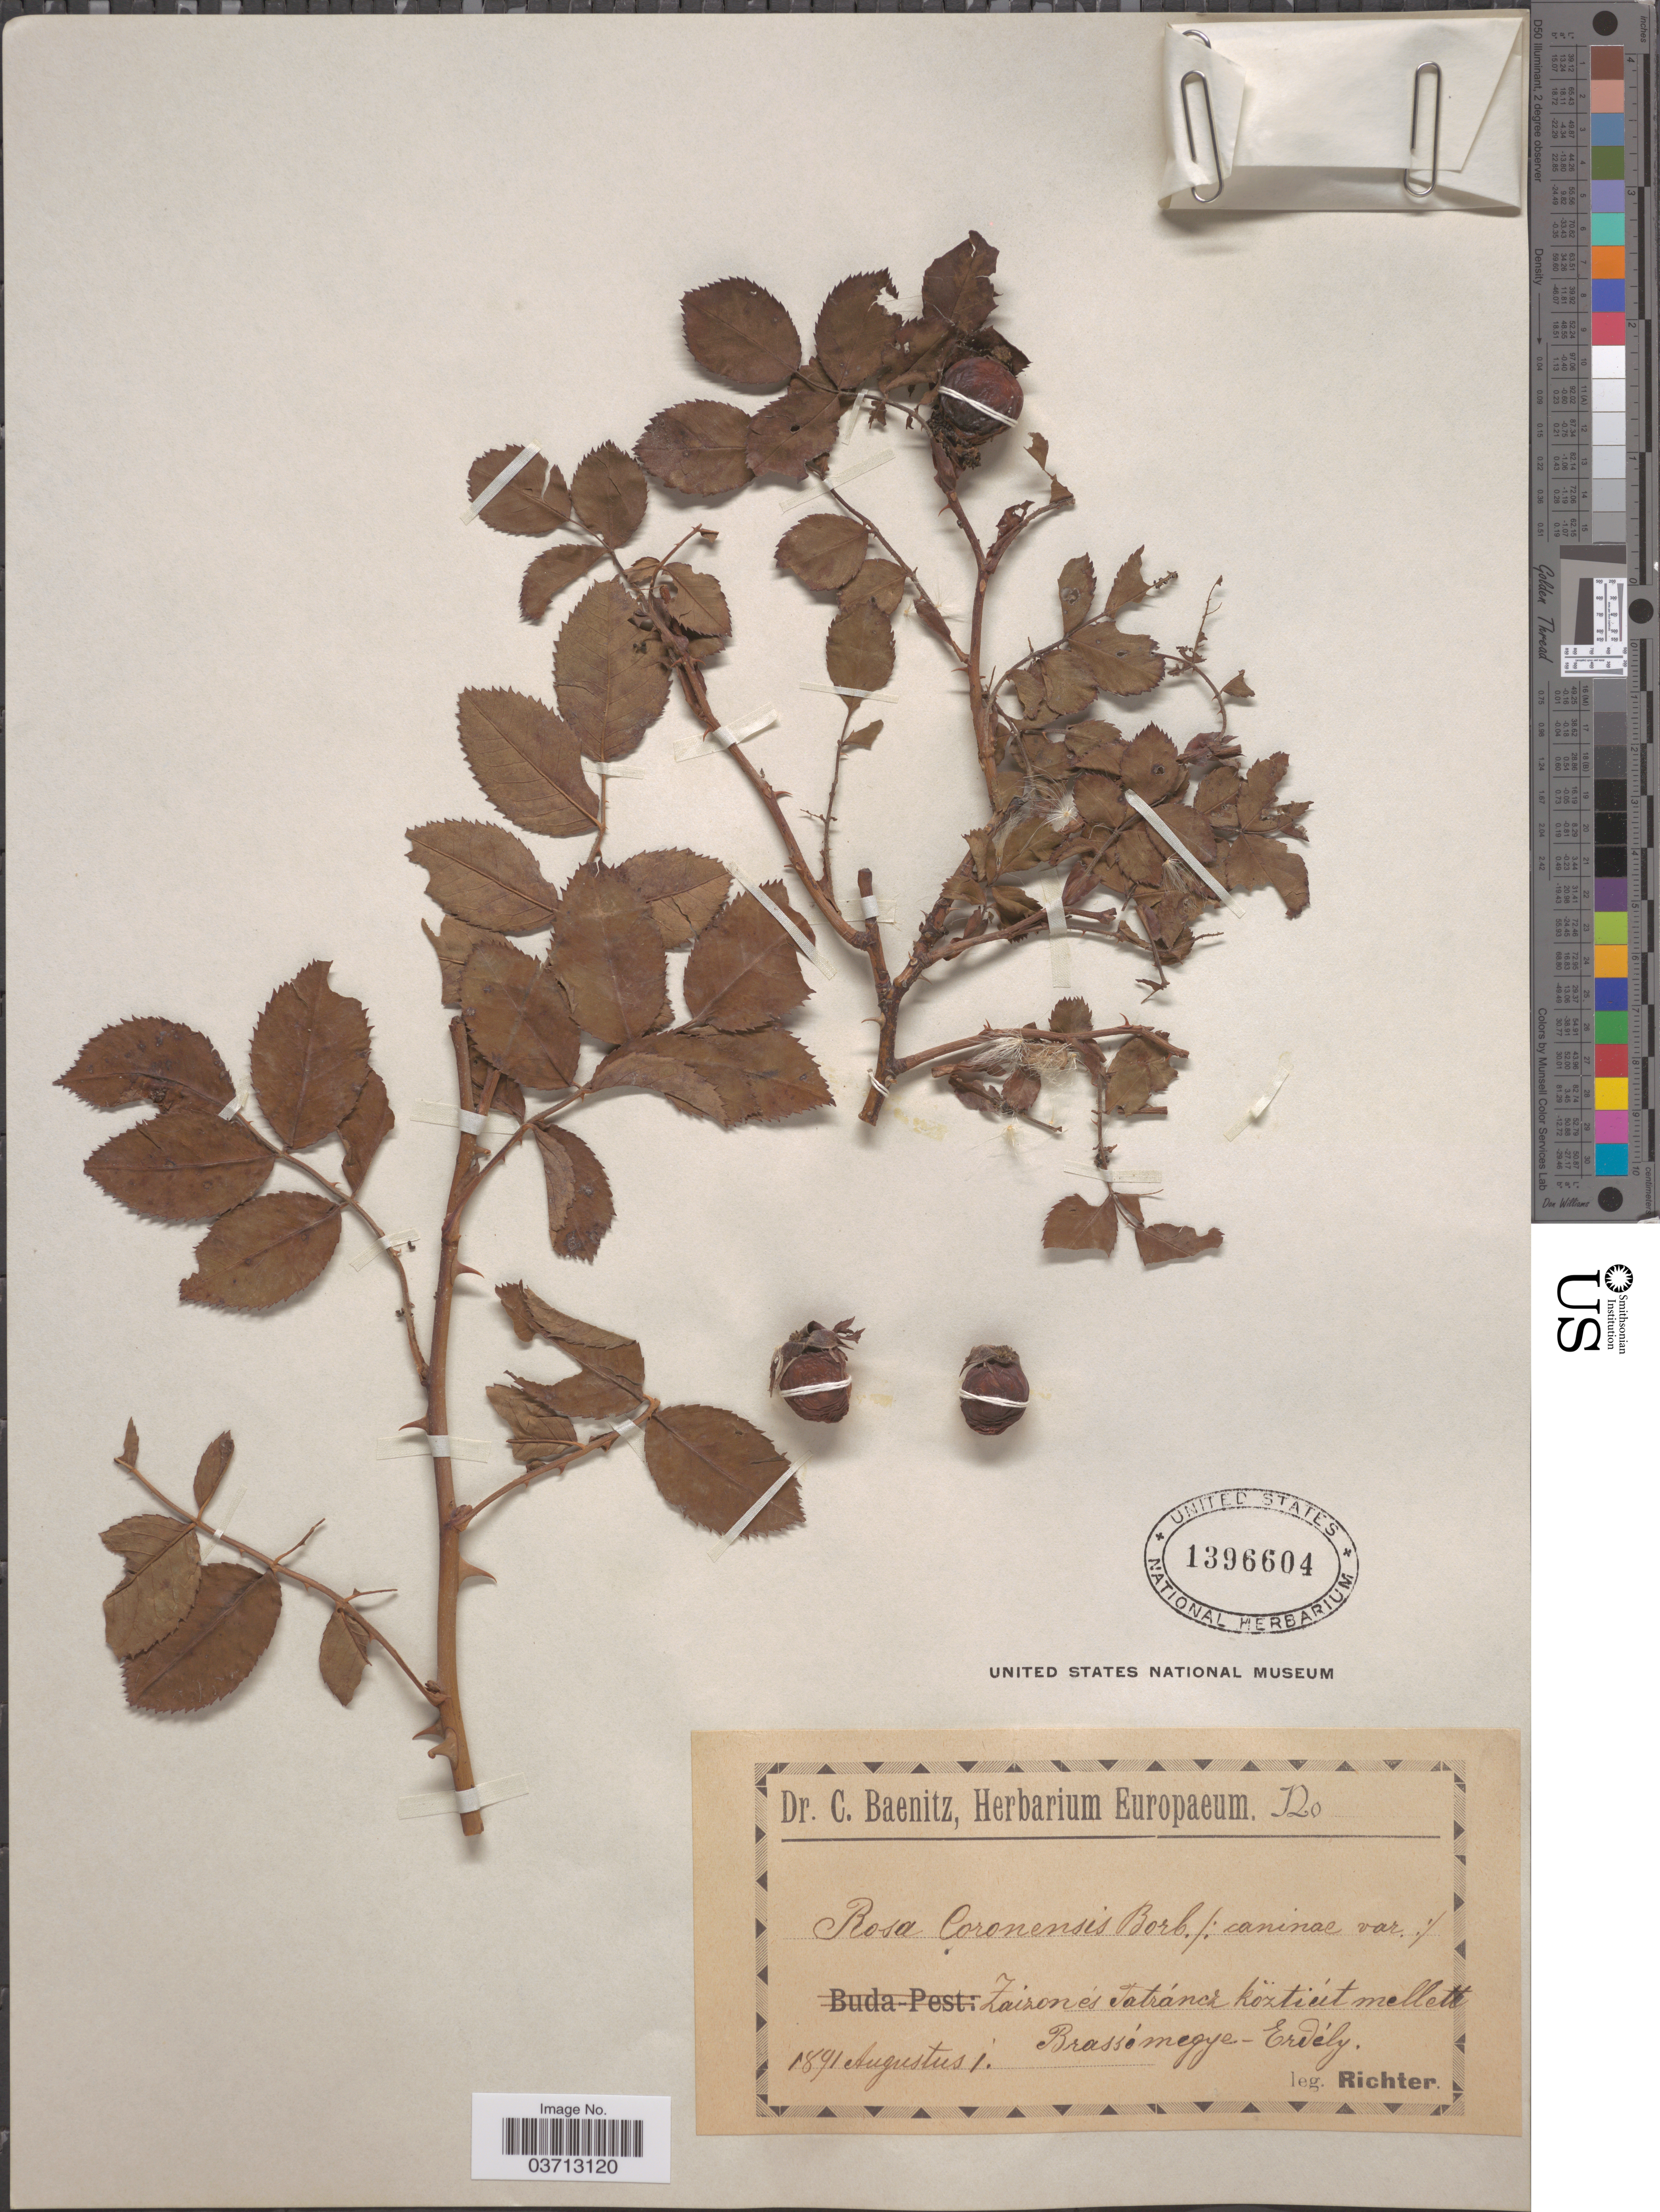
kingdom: Plantae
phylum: Tracheophyta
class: Magnoliopsida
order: Rosales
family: Rosaceae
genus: Rosa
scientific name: Rosa coronensis Borbás ined.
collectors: -- Richter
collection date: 1891-08-01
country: Romania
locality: Zaizon és Tatráncz köztiút mellett Brassé megye-Erdély. [interpreted]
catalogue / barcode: US 1396604